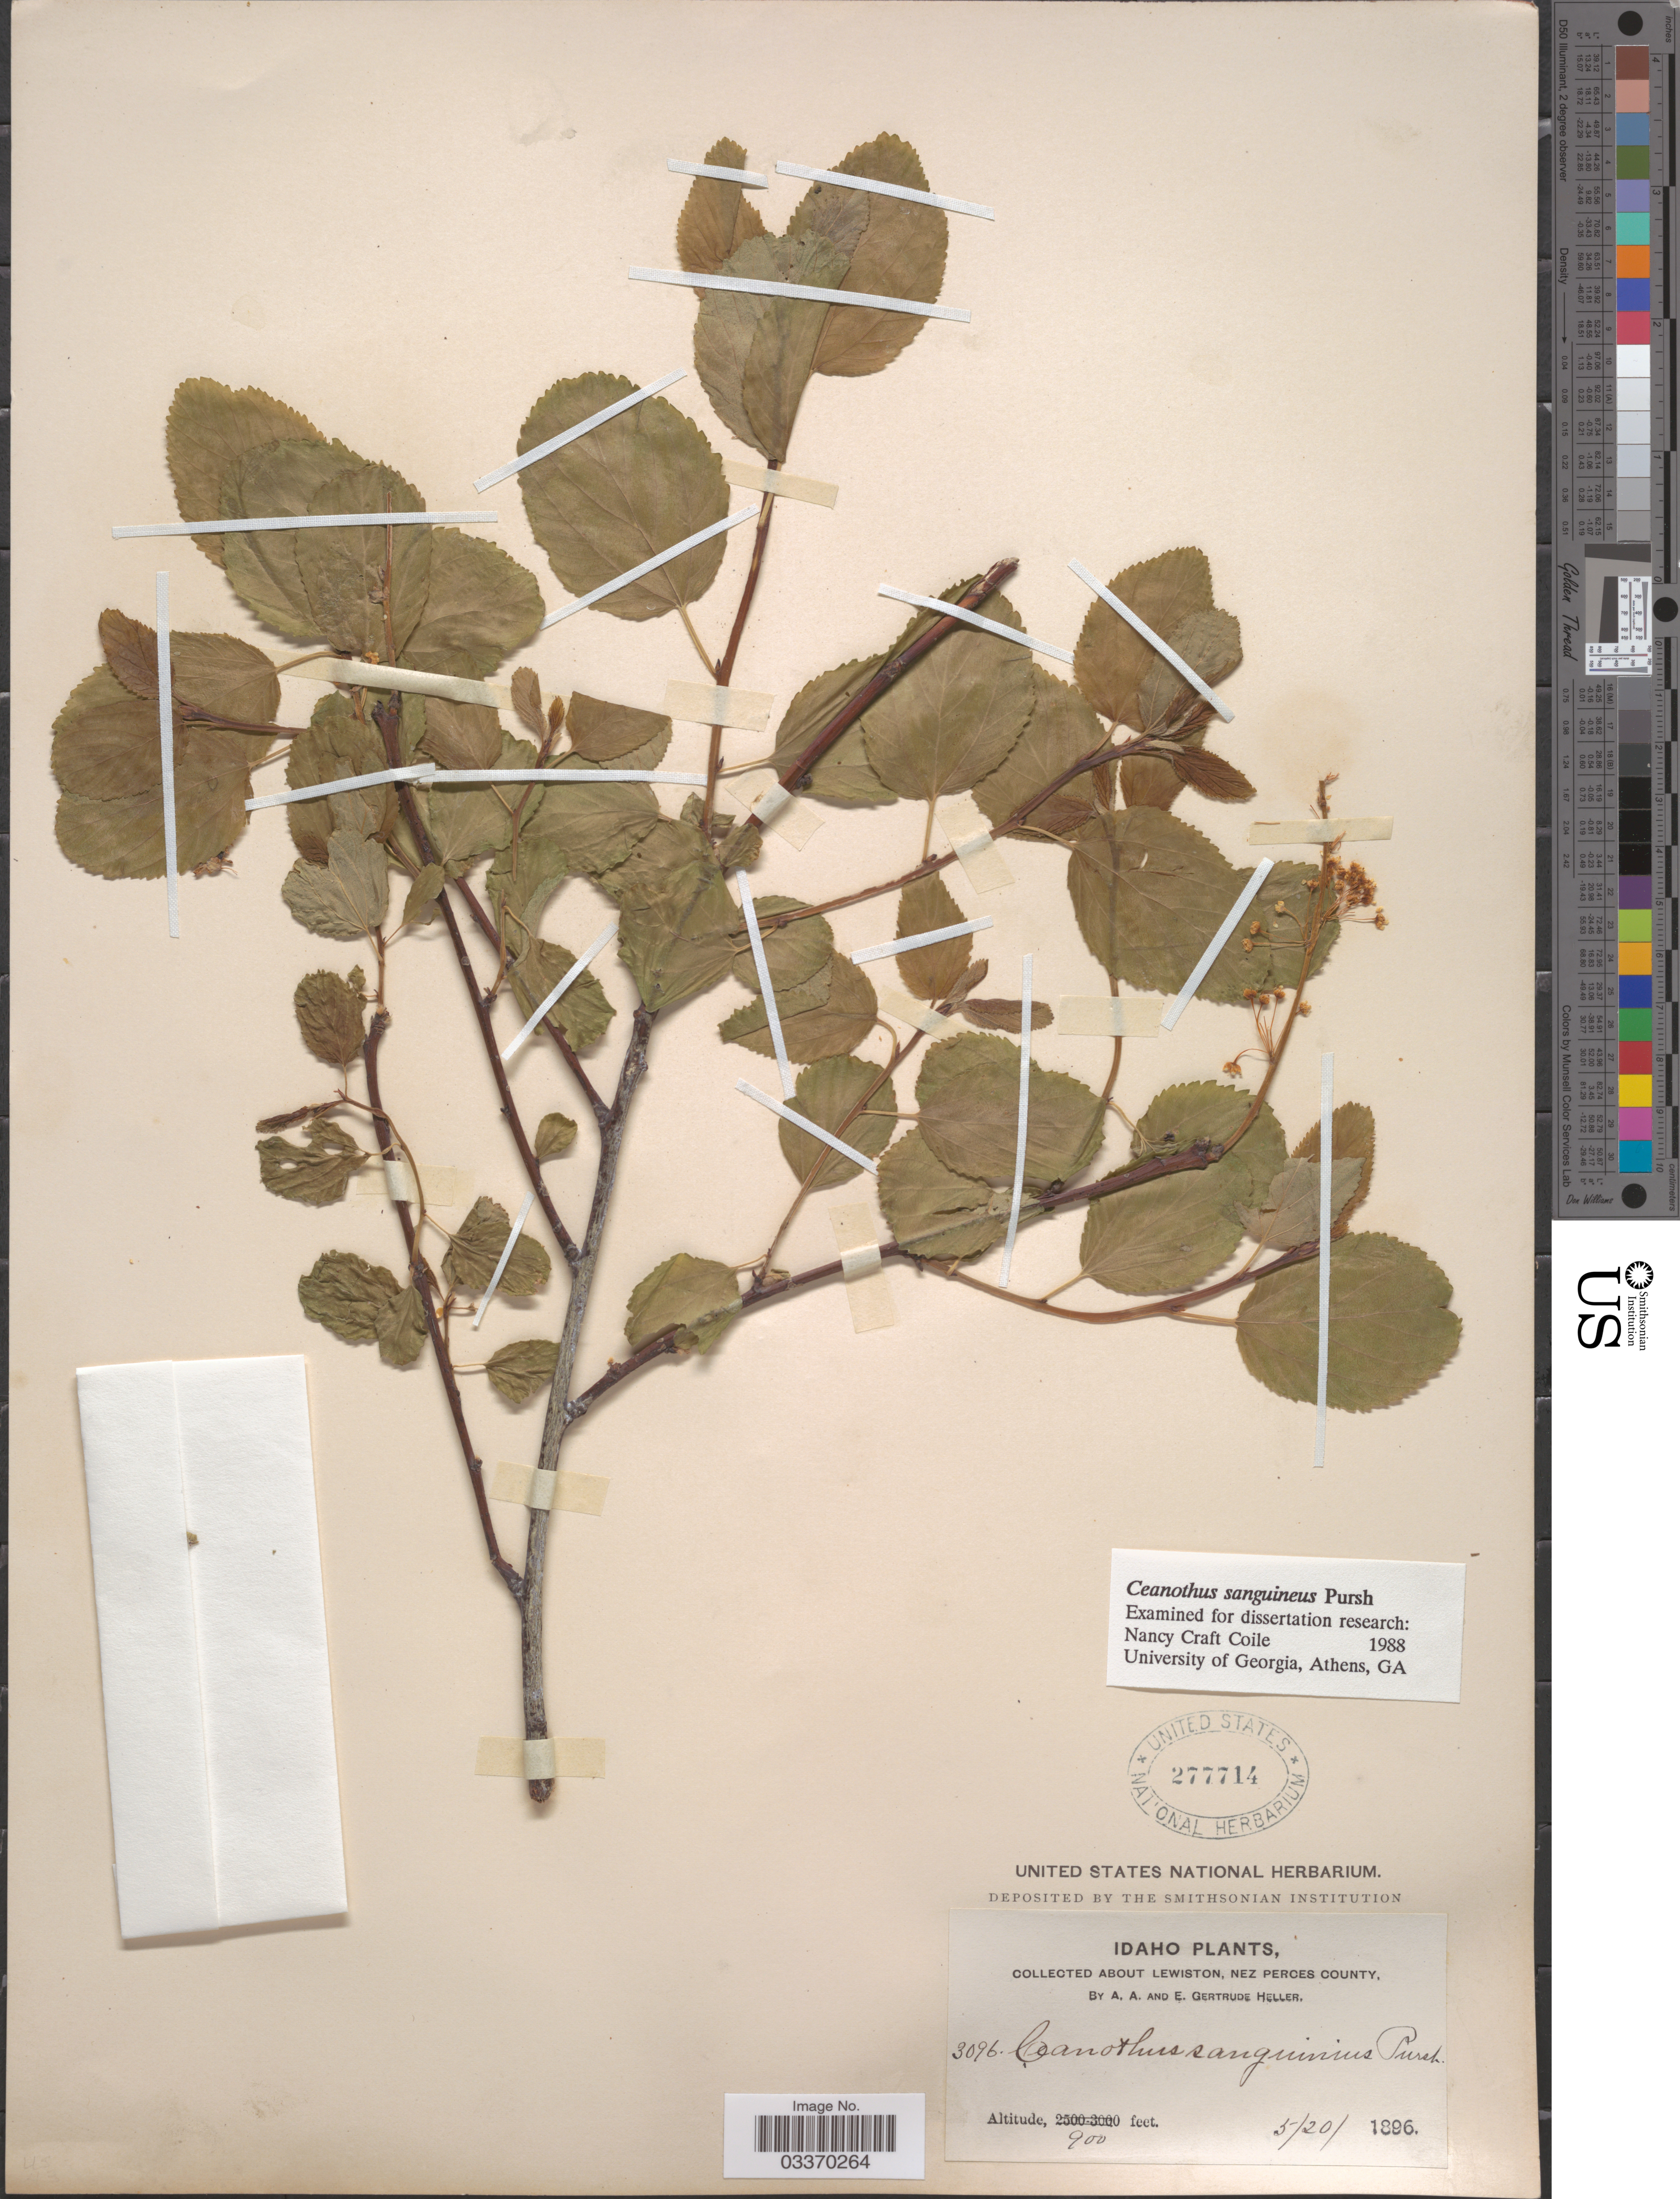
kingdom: Plantae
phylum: Tracheophyta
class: Magnoliopsida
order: Rosales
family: Rhamnaceae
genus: Ceanothus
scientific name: Ceanothus sanguineus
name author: Pursh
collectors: A. A. Heller & E. G. Heller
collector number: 3096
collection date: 1896-05-20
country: United States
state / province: Idaho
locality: About Lewiston, Nez Perces County.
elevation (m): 274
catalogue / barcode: US 277714